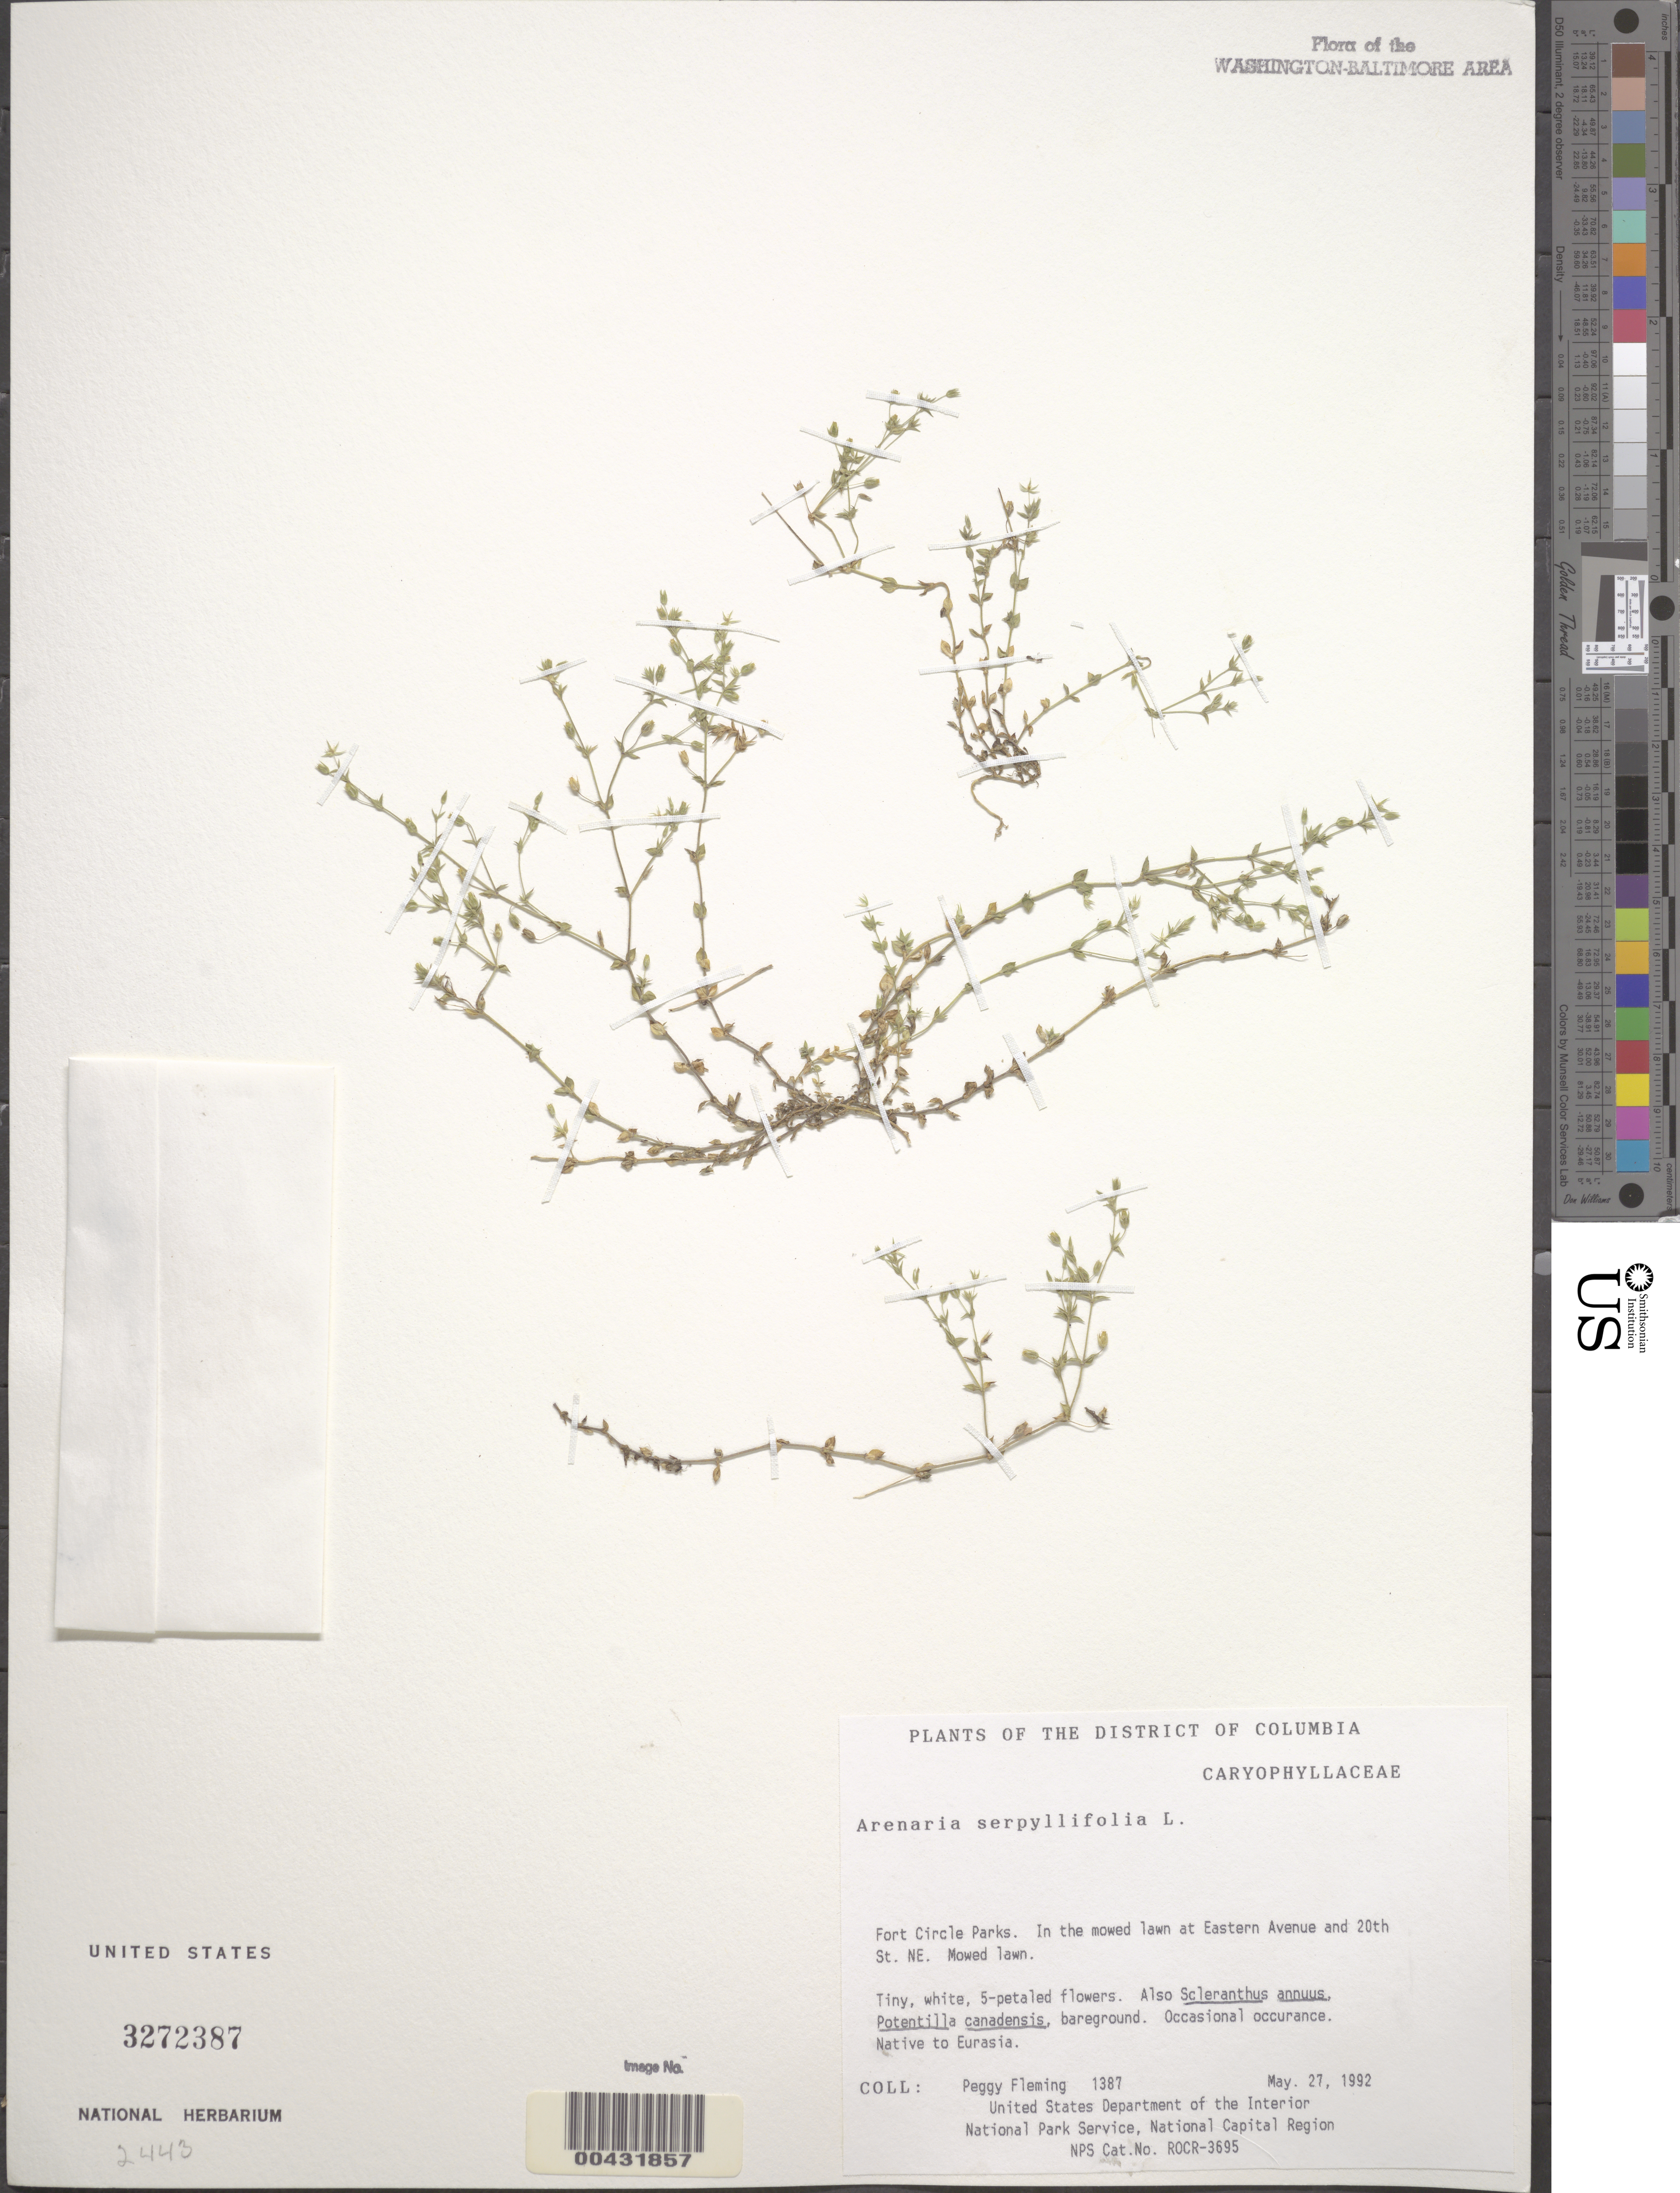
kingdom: Plantae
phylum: Tracheophyta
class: Magnoliopsida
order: Caryophyllales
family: Caryophyllaceae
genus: Arenaria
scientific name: Arenaria serpyllifolia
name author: L.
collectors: P. Fleming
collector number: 1387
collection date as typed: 27 May 1992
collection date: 1992-05-27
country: United States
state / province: District of Columbia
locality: Fort Circle Parks, Eastern Avenue and 20th Street, NE Fort Circle Parks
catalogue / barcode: US 3272387